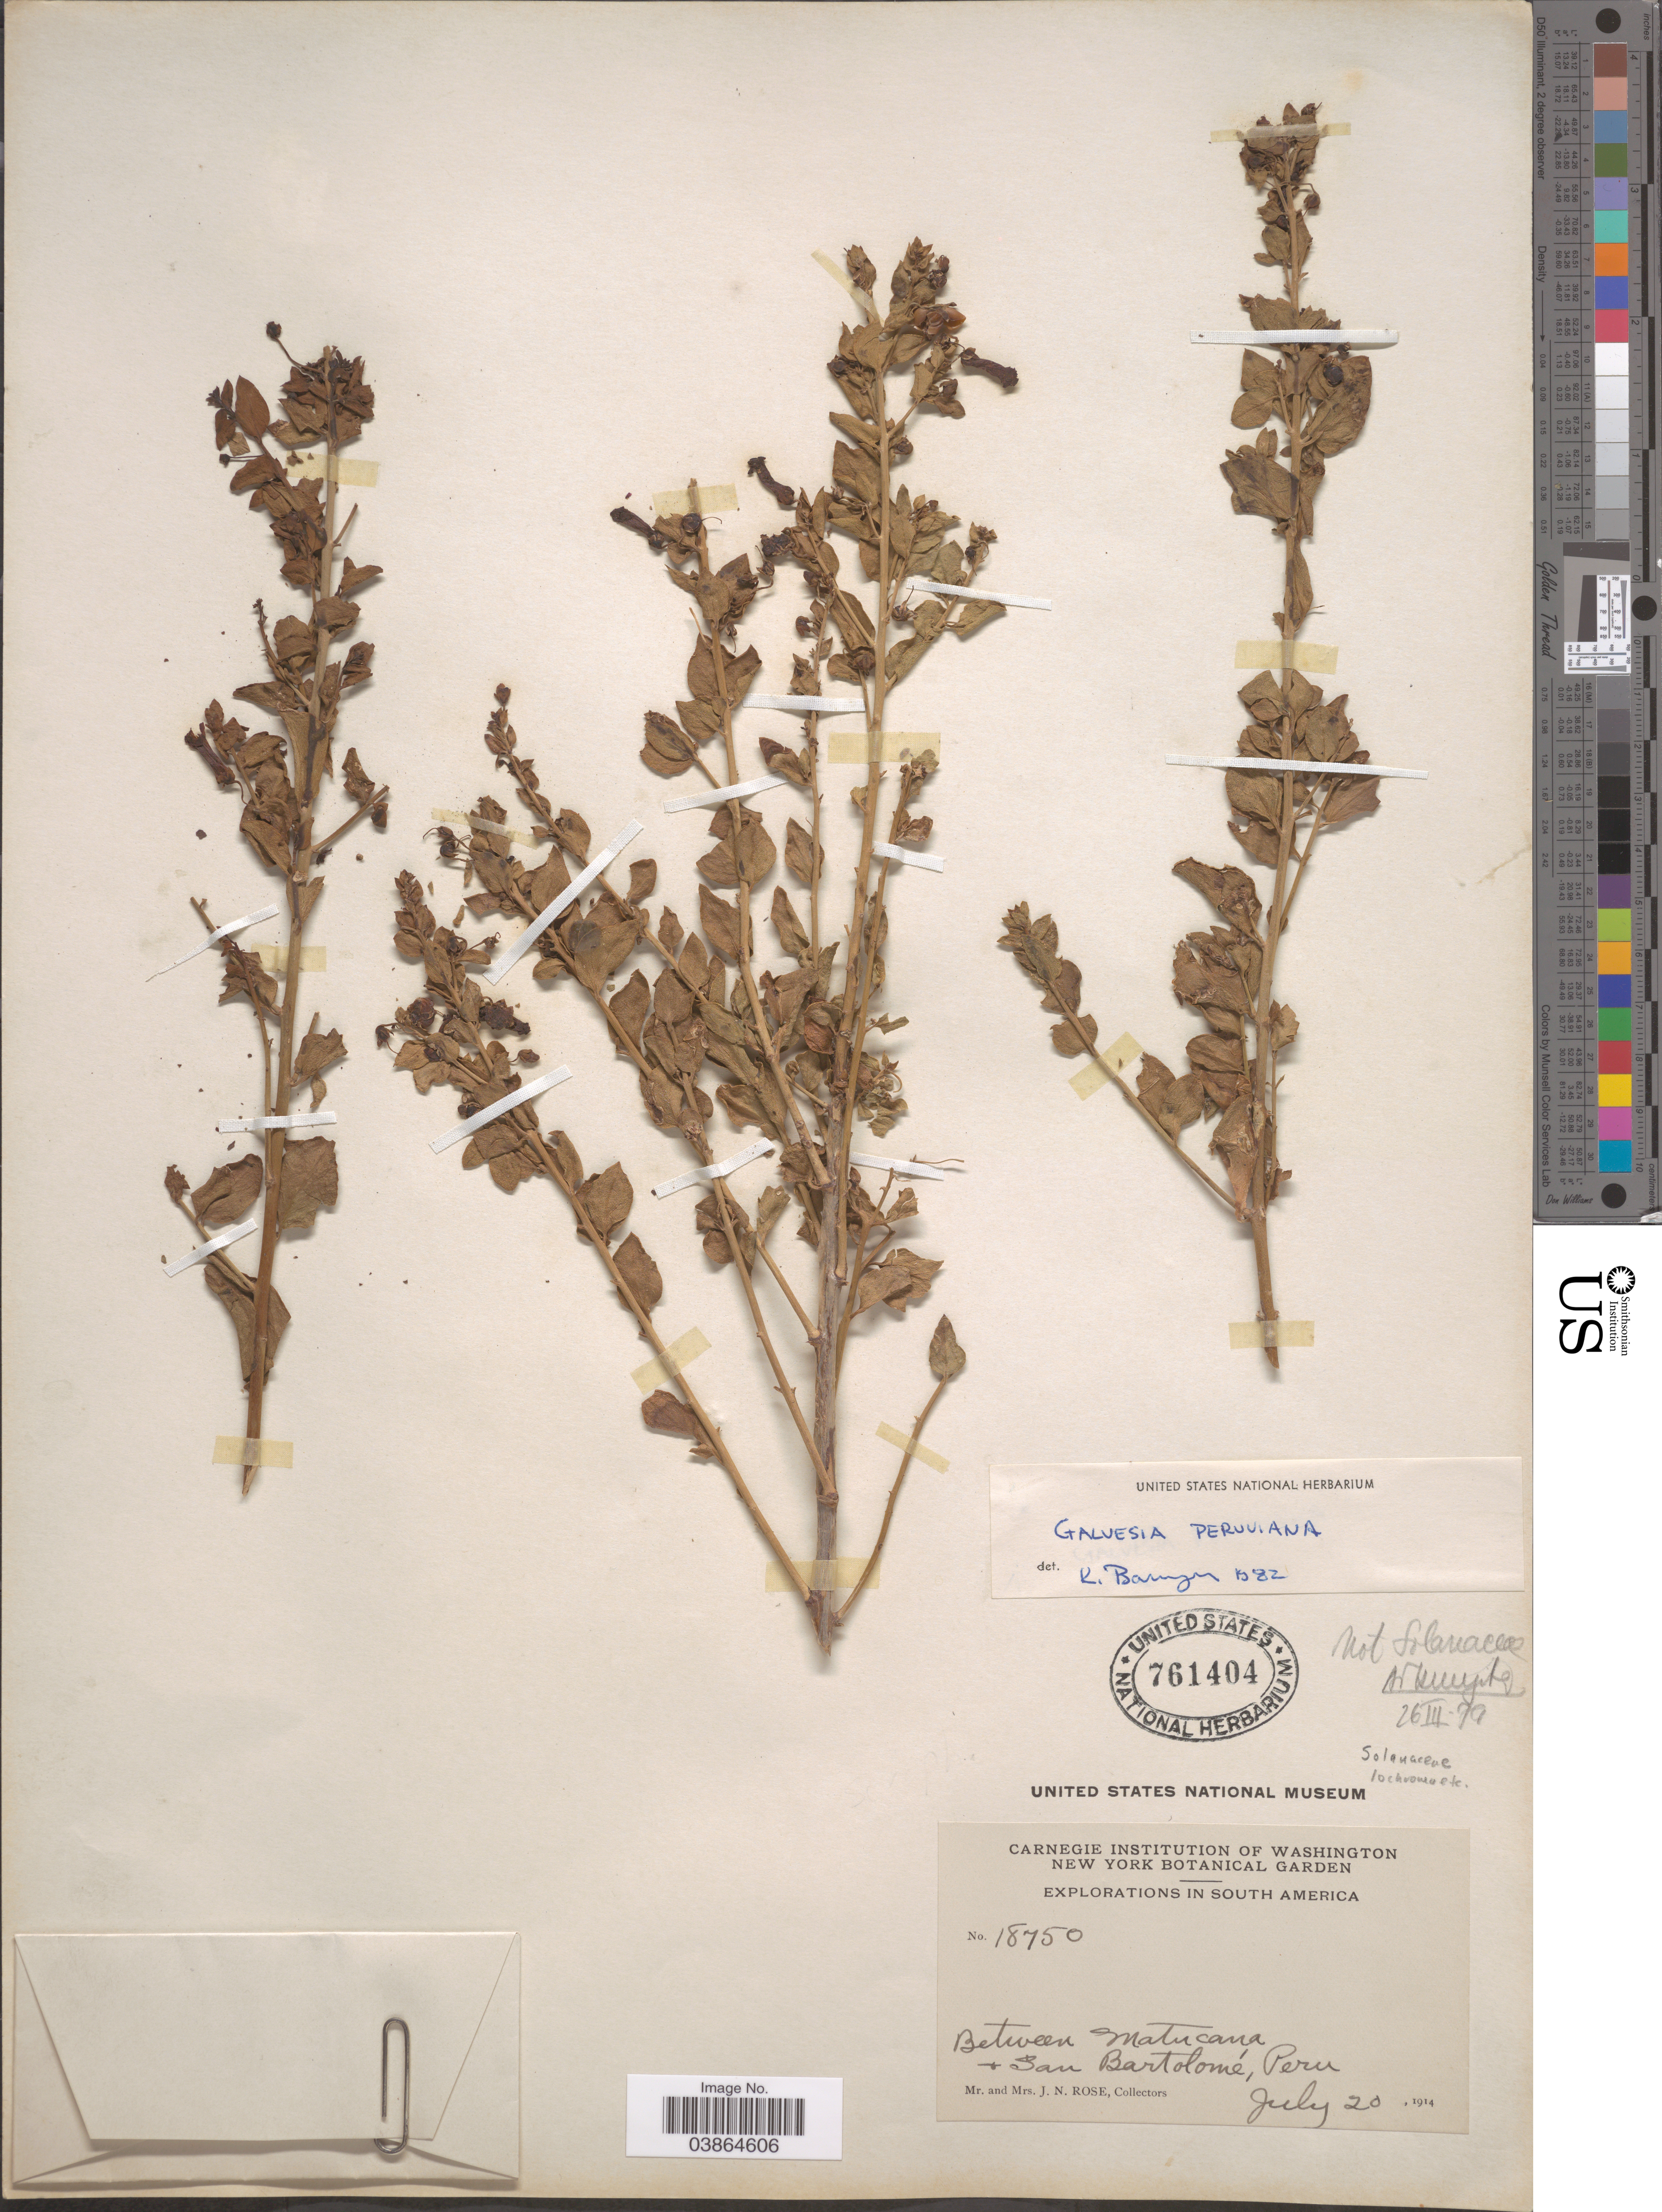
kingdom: Plantae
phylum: Tracheophyta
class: Magnoliopsida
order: Lamiales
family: Plantaginaceae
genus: Galvezia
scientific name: Galvezia fruticosa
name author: J.F. Gmel.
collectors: J. N. Rose & L. B. Rose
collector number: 18750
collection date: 1914-07-20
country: Peru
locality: Between Matucana & San Bartolomé.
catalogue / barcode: US 761404